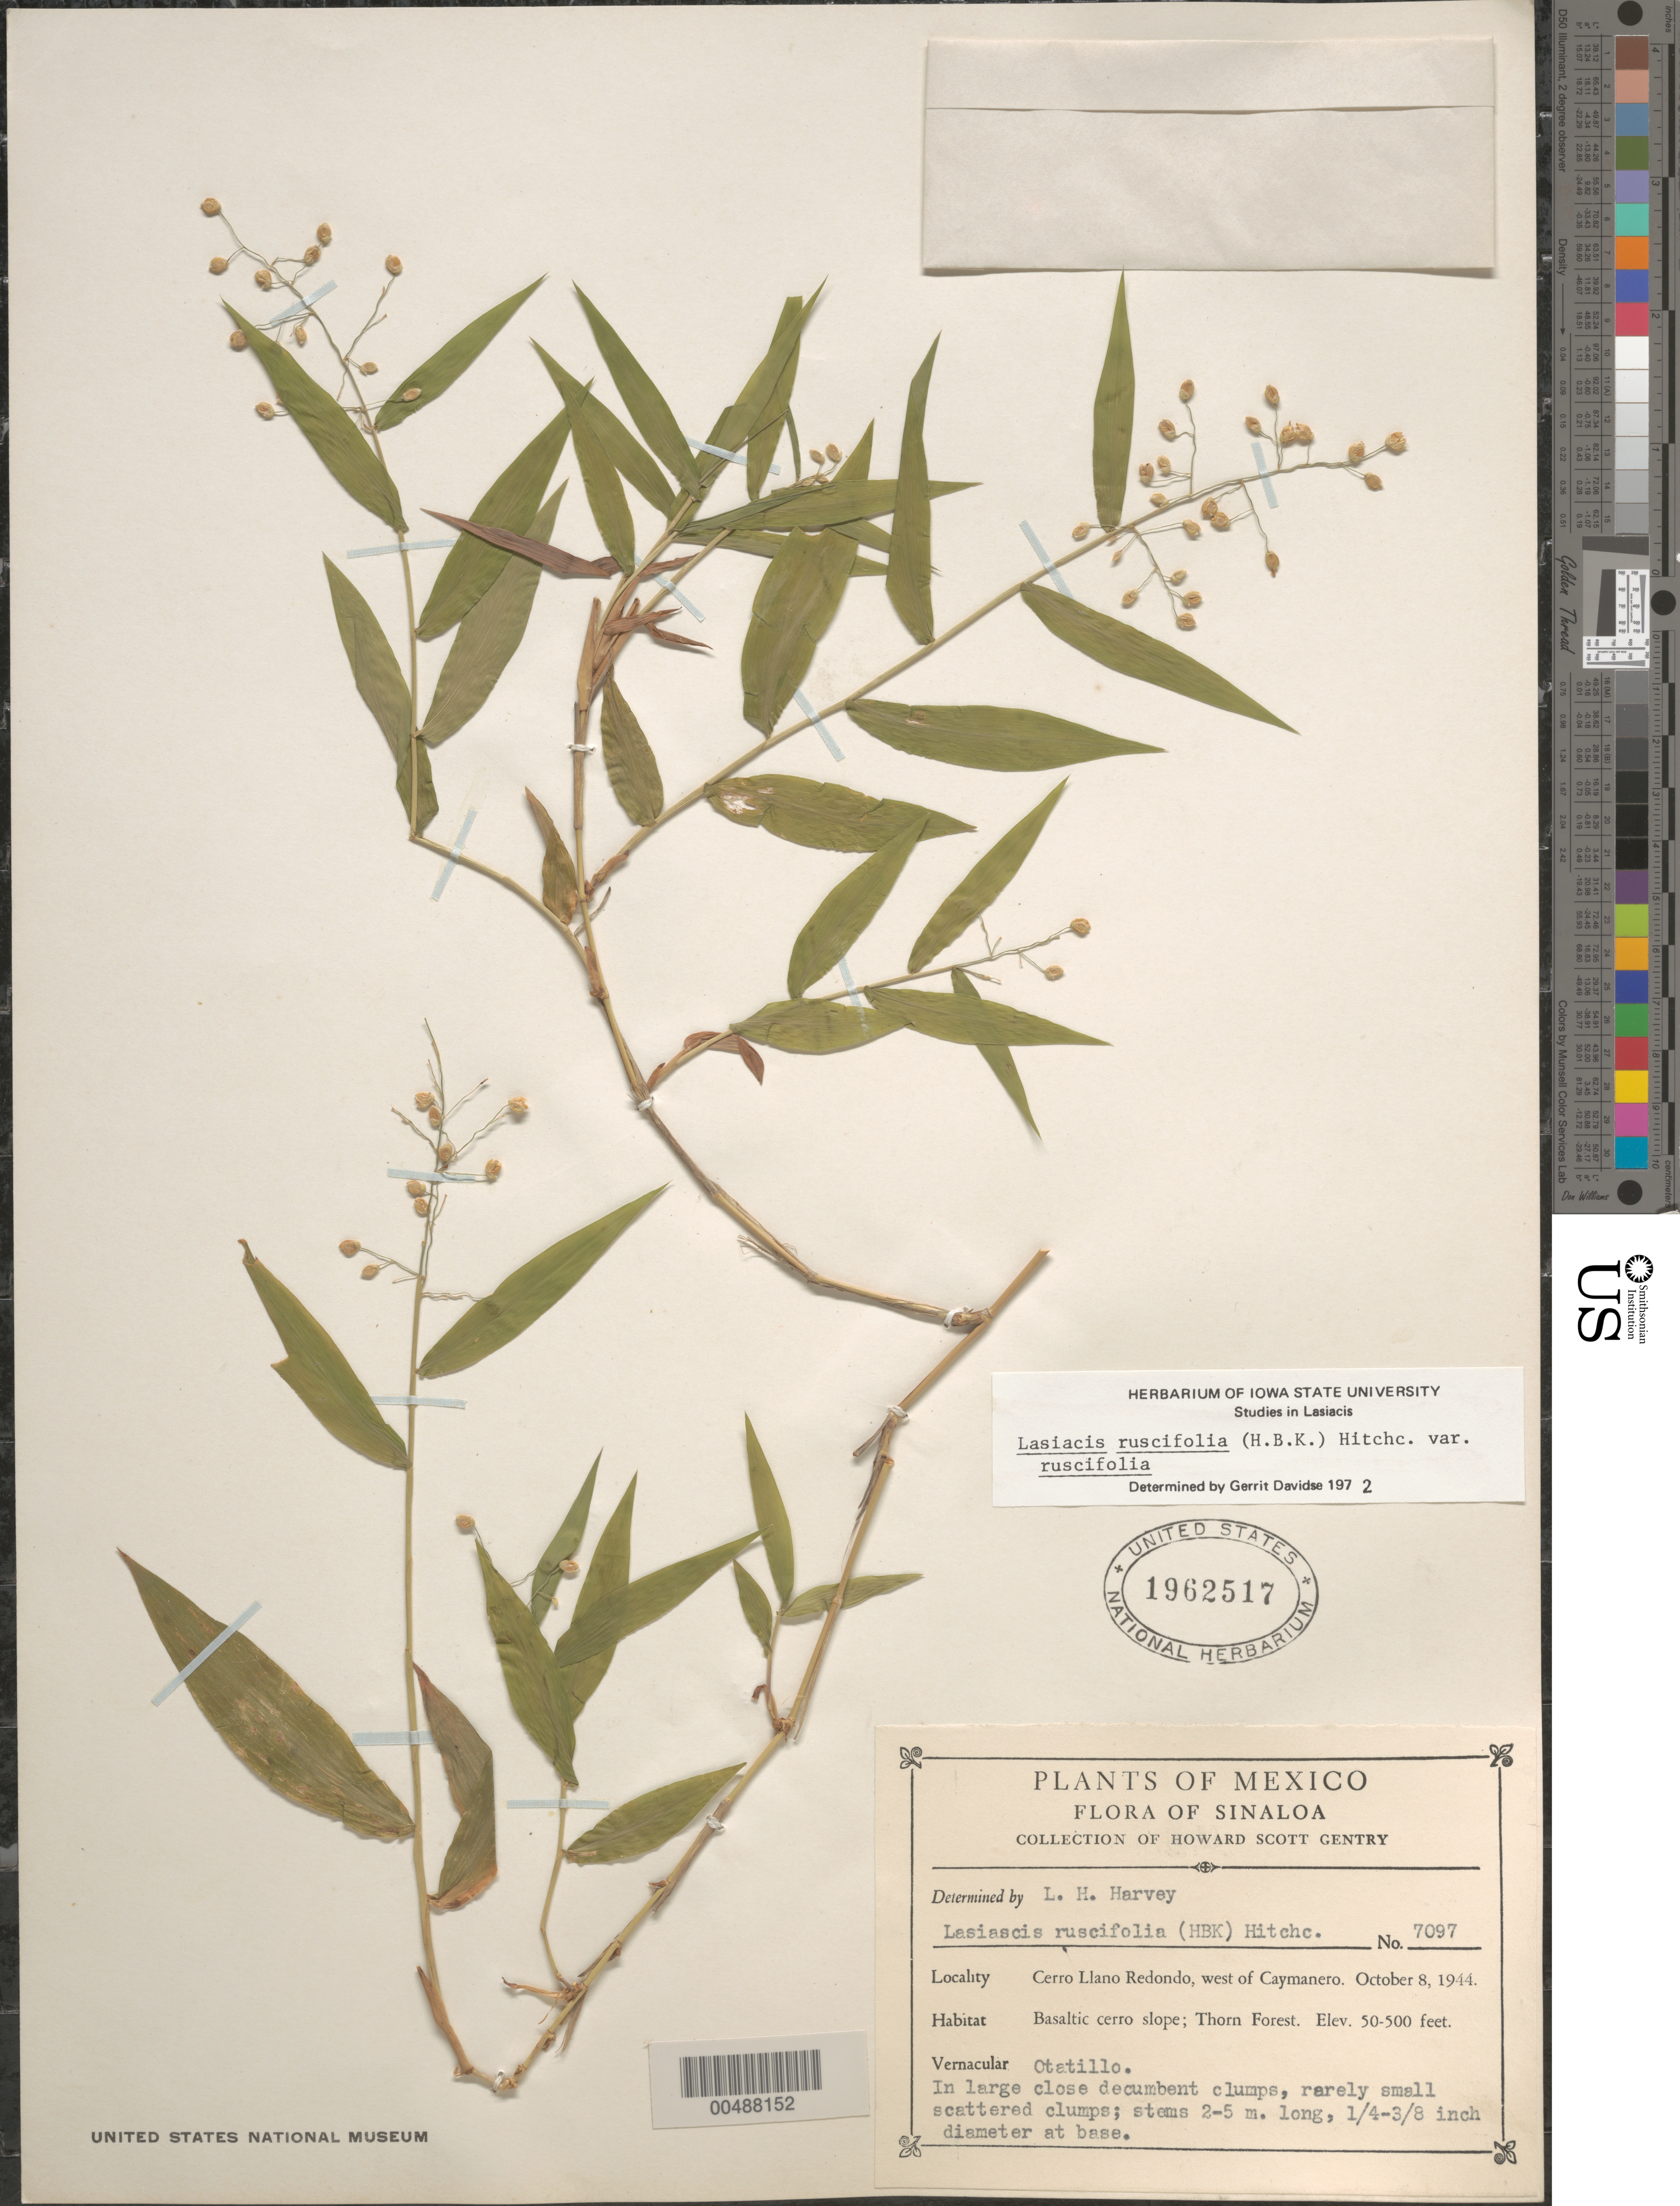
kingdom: Plantae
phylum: Tracheophyta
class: Liliopsida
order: Poales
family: Poaceae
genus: Lasiacis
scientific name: Lasiacis ruscifolia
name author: (Kunth) Hitchc.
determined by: Davidse, Gerrit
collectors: H. S. Gentry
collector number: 7097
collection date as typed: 8 Oct 1944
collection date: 1944-10-08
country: Mexico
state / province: Sinaloa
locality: Cerro Llano Redondo, W of Caymanero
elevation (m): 15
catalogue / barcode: US 1962517